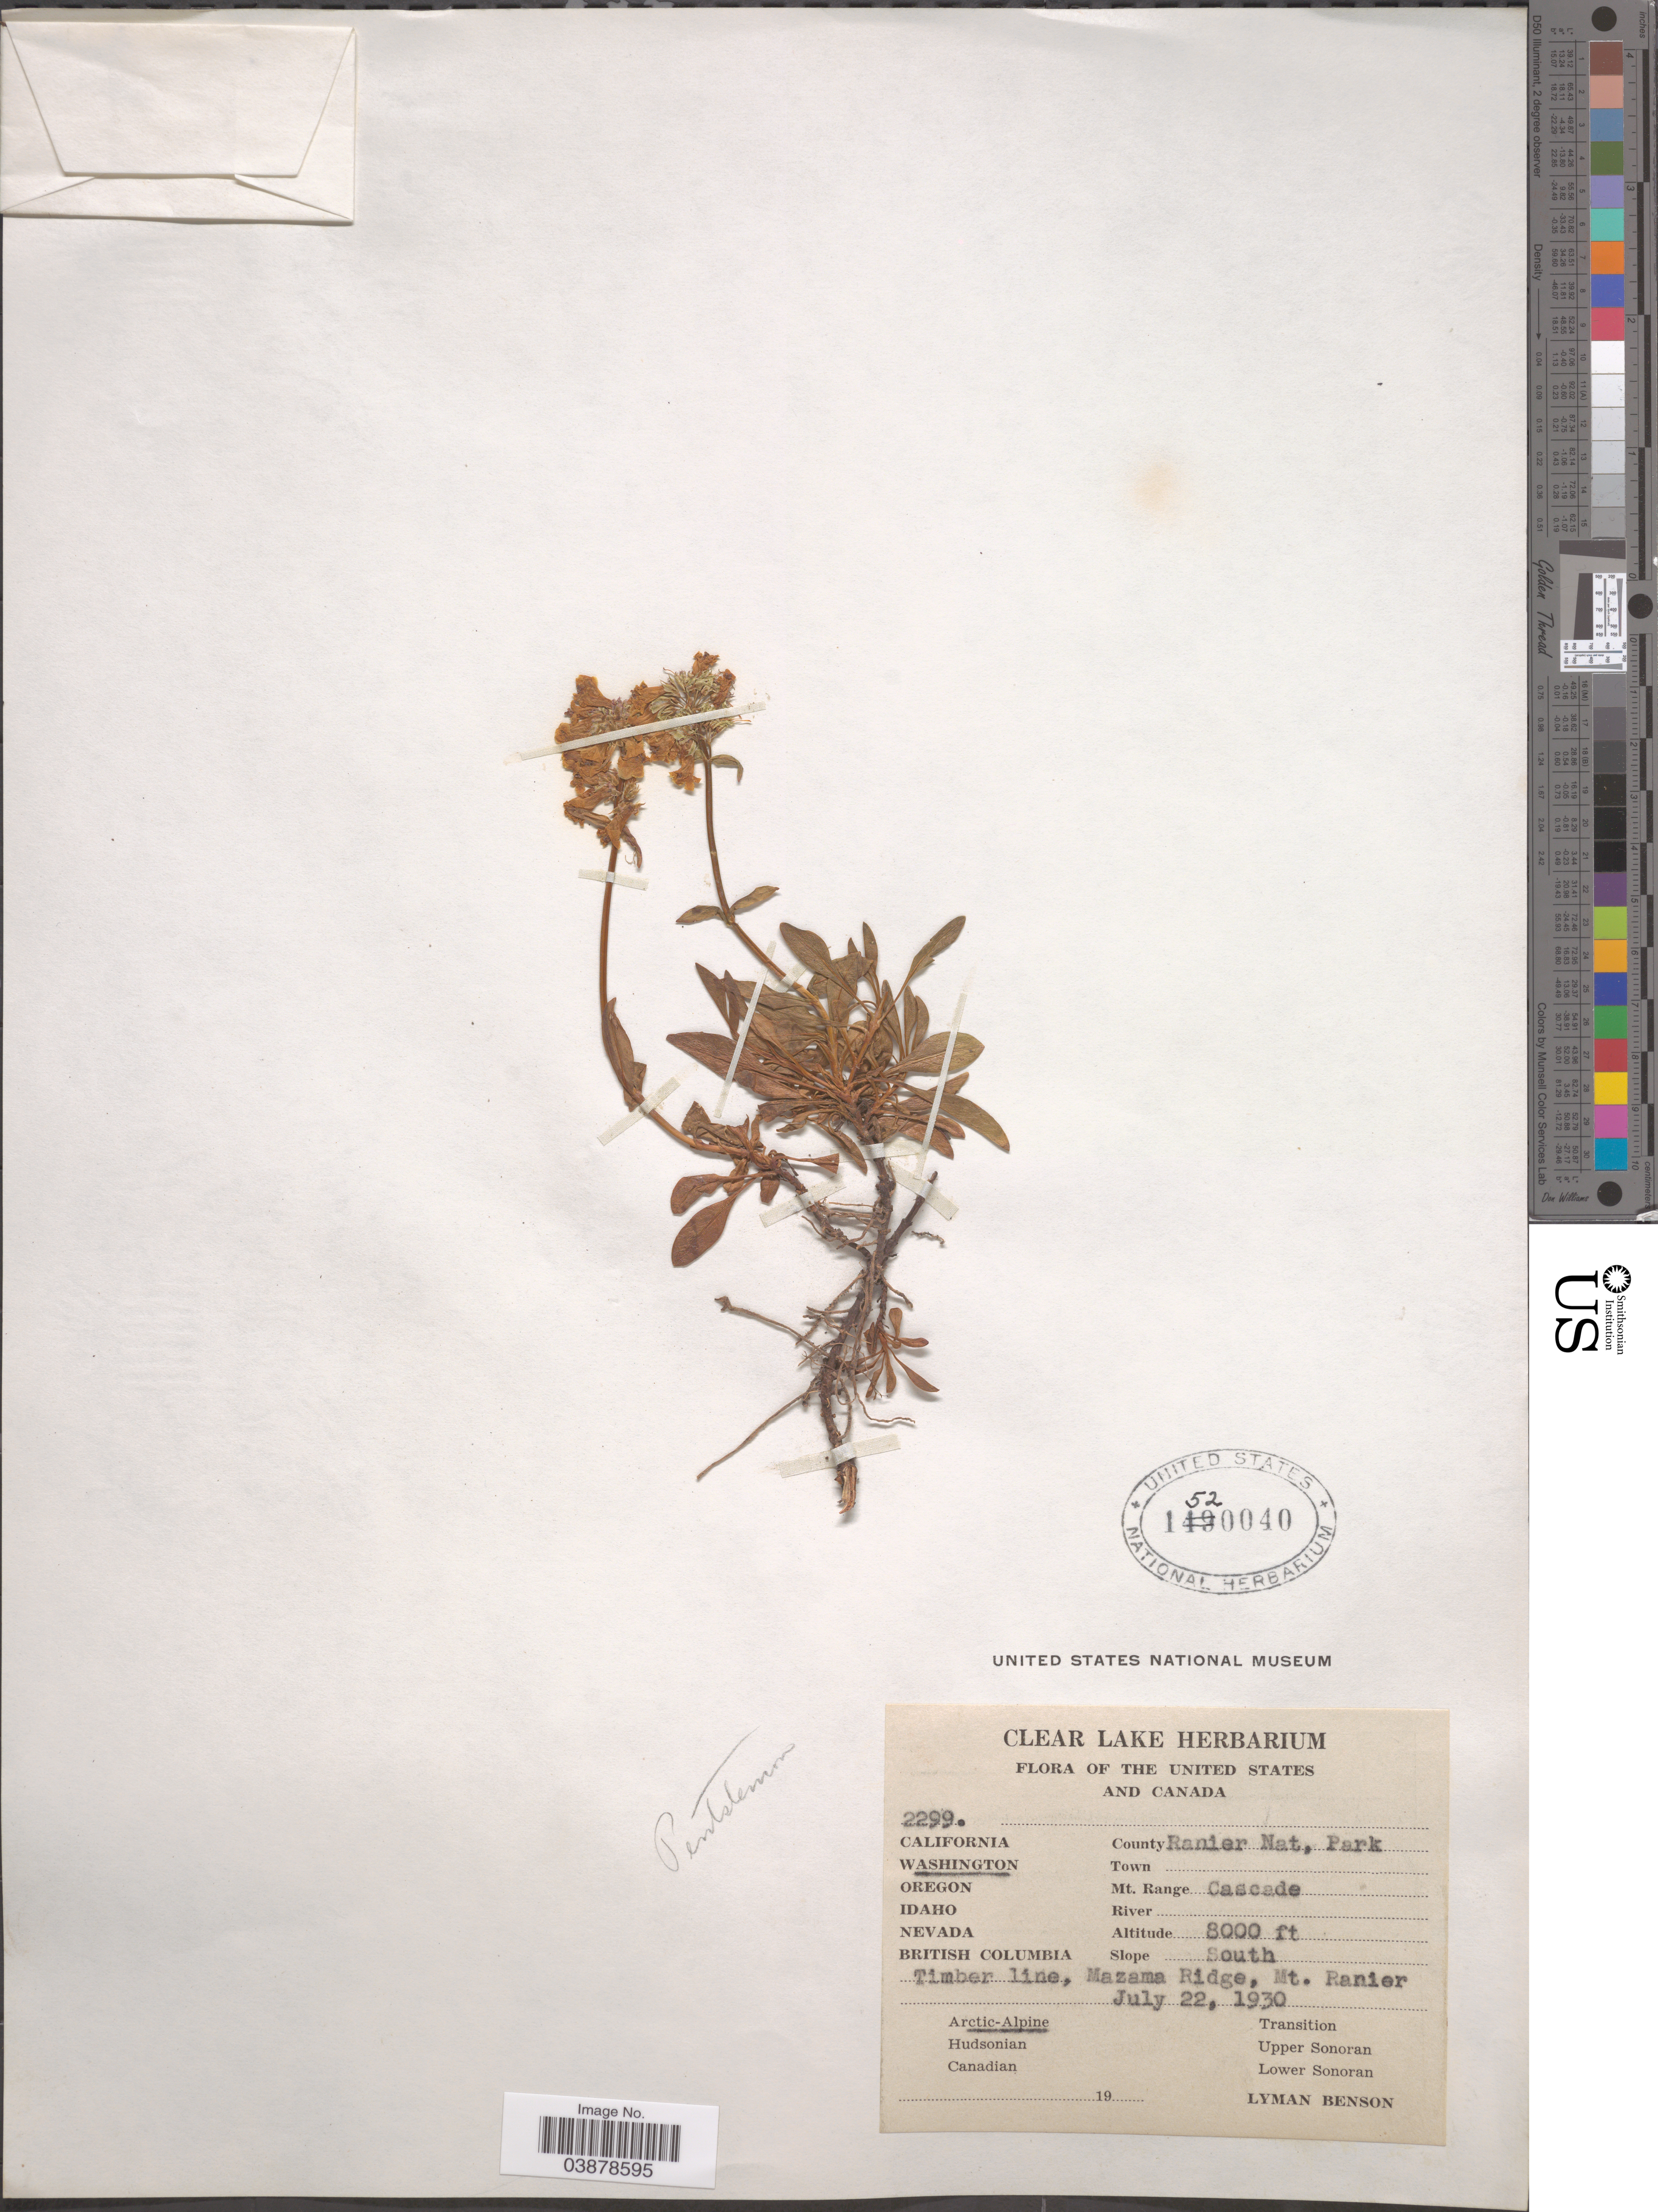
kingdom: Plantae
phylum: Tracheophyta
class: Magnoliopsida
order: Lamiales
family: Plantaginaceae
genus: Penstemon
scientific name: Penstemon tolmiei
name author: Hook.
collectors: L. D. Benson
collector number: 2299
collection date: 1930-07-22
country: United States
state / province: Washington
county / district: Lewis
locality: Ranier Nat. Park. Mt. Range Cascade. Slope South. Timber line, Mazama Ridge, Mt. Ranier. Arctic-Alpine.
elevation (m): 2438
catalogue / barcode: US 1520040